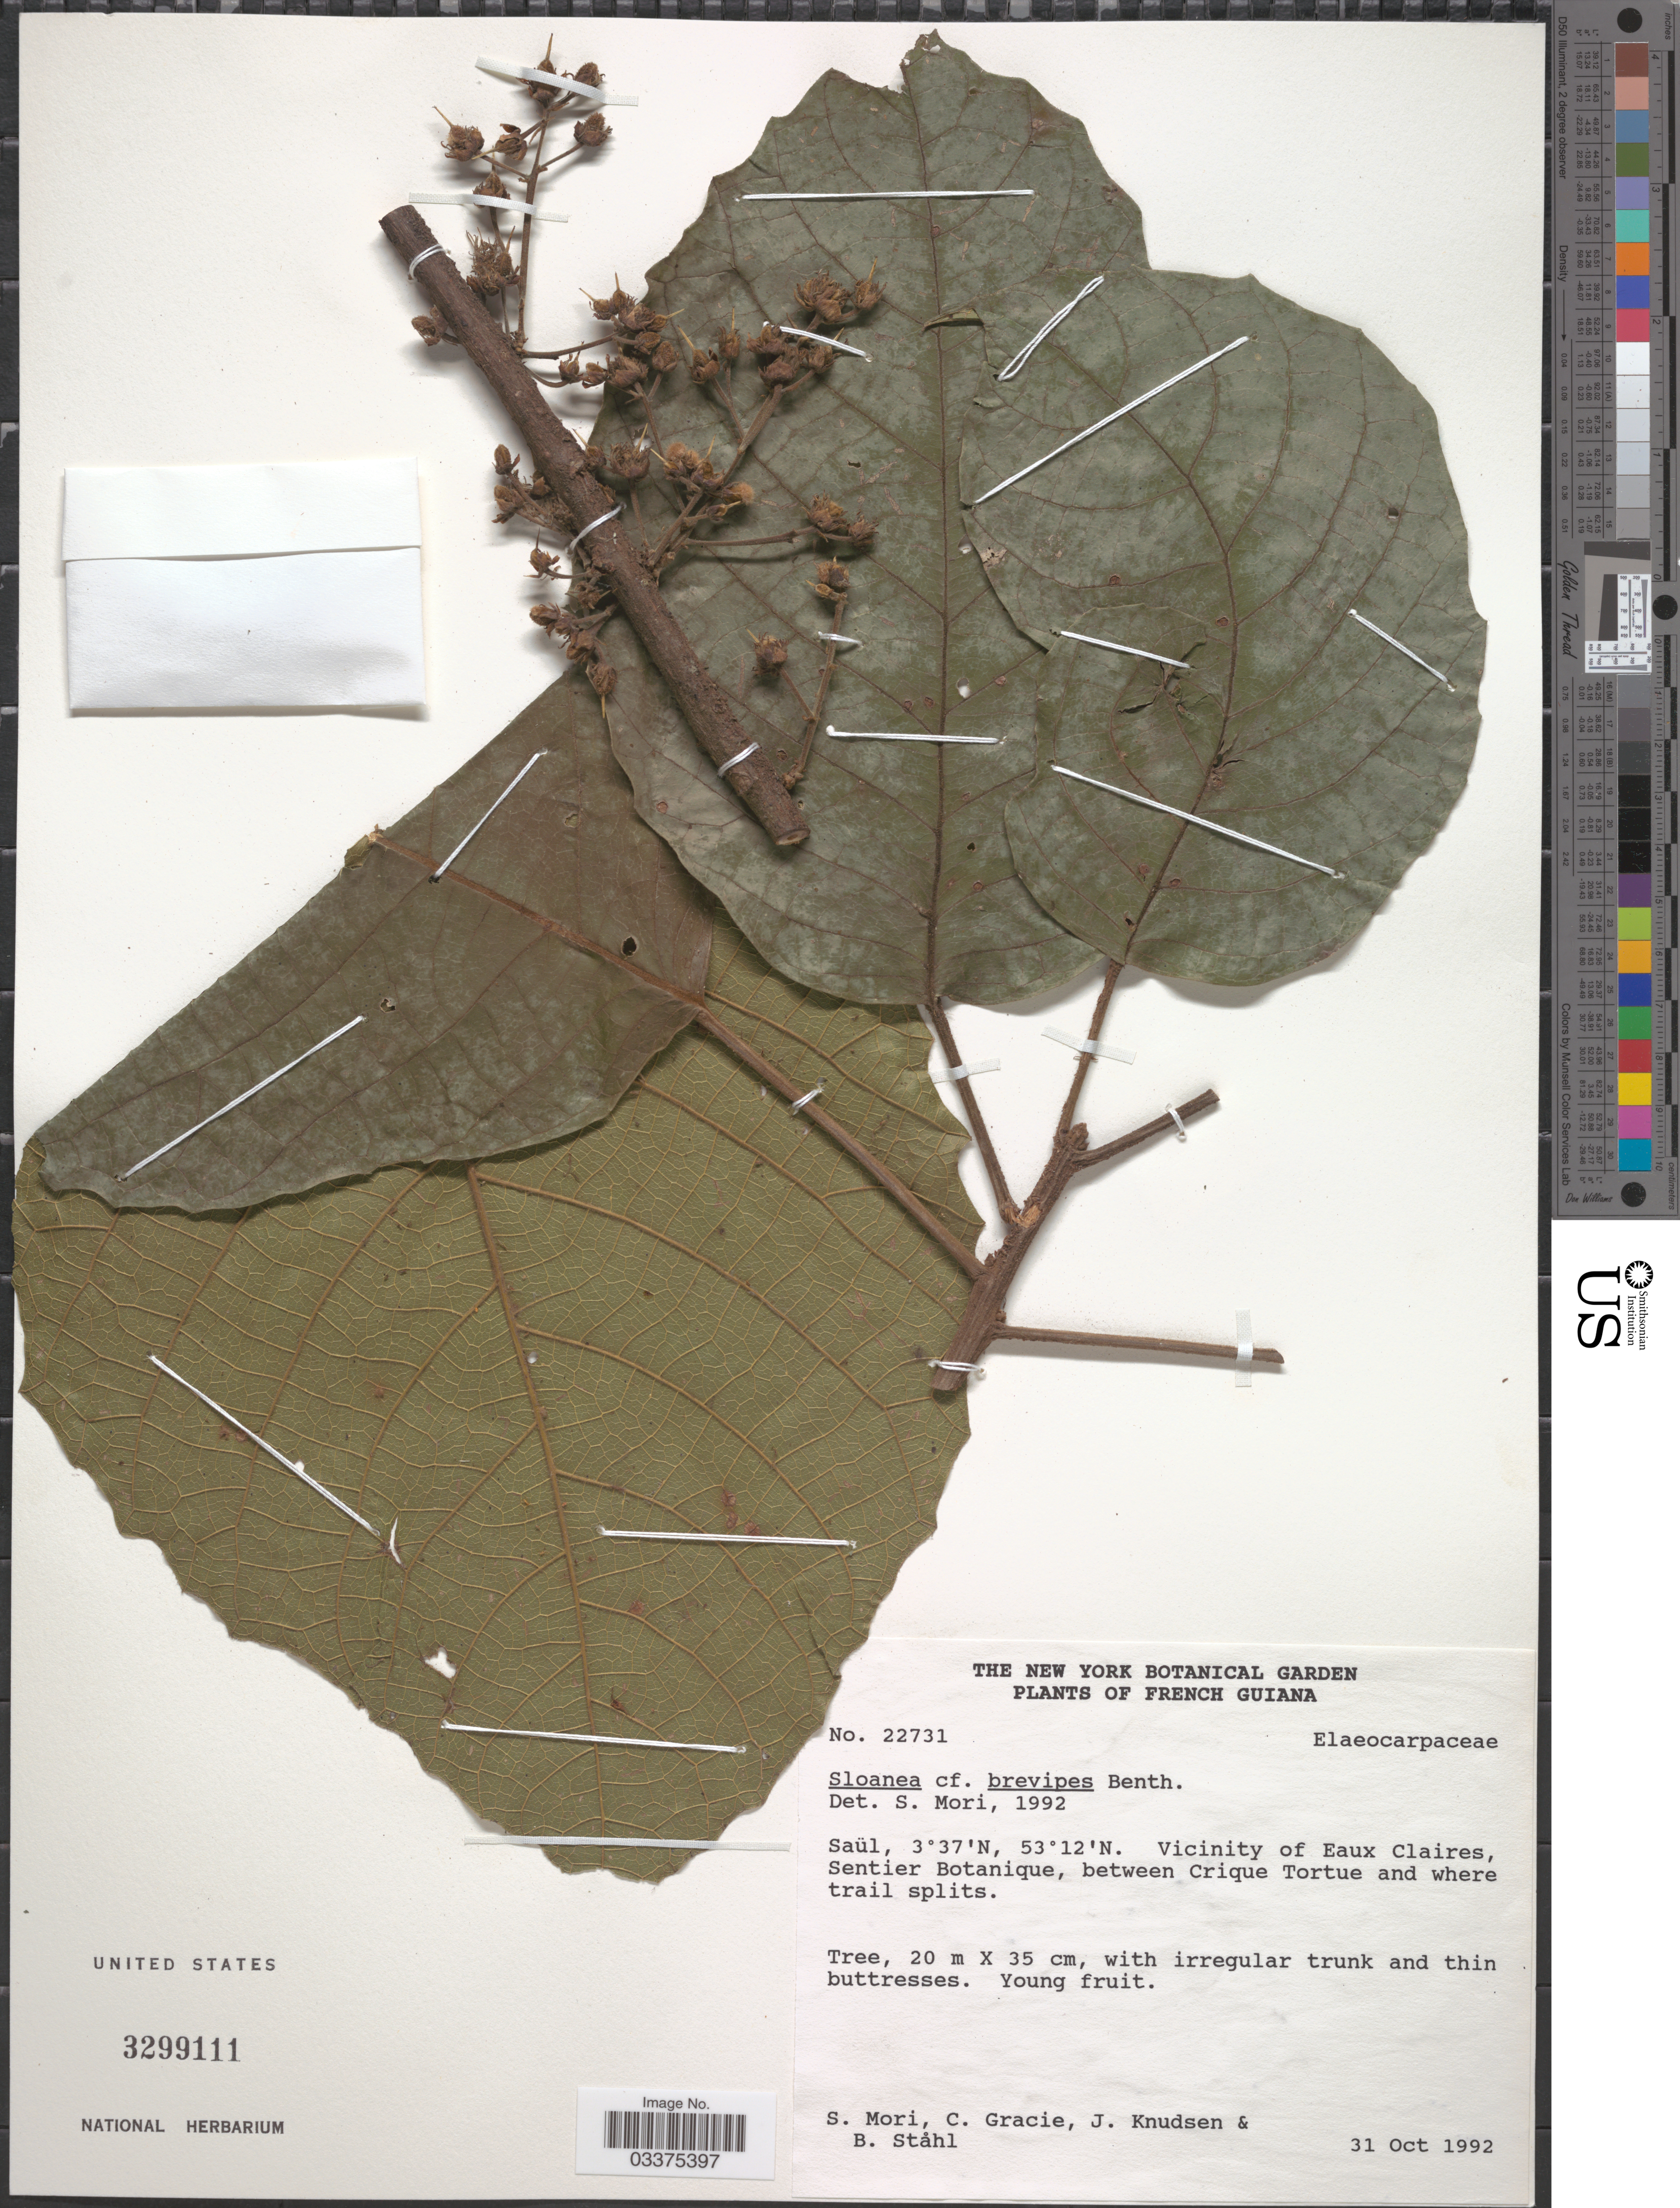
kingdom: Plantae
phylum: Tracheophyta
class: Magnoliopsida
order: Oxalidales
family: Elaeocarpaceae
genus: Sloanea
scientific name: Sloanea brevipes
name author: Benth.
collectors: S. Mori, C. A. Gracie, J. Knudsen & B. Ståhl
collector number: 22731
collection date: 1992-10-31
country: French Guiana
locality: Saül. Vicinity of Eaux Claires, Sentier Botanique, between Crique Tortue and where trail splits.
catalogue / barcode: US 3299111